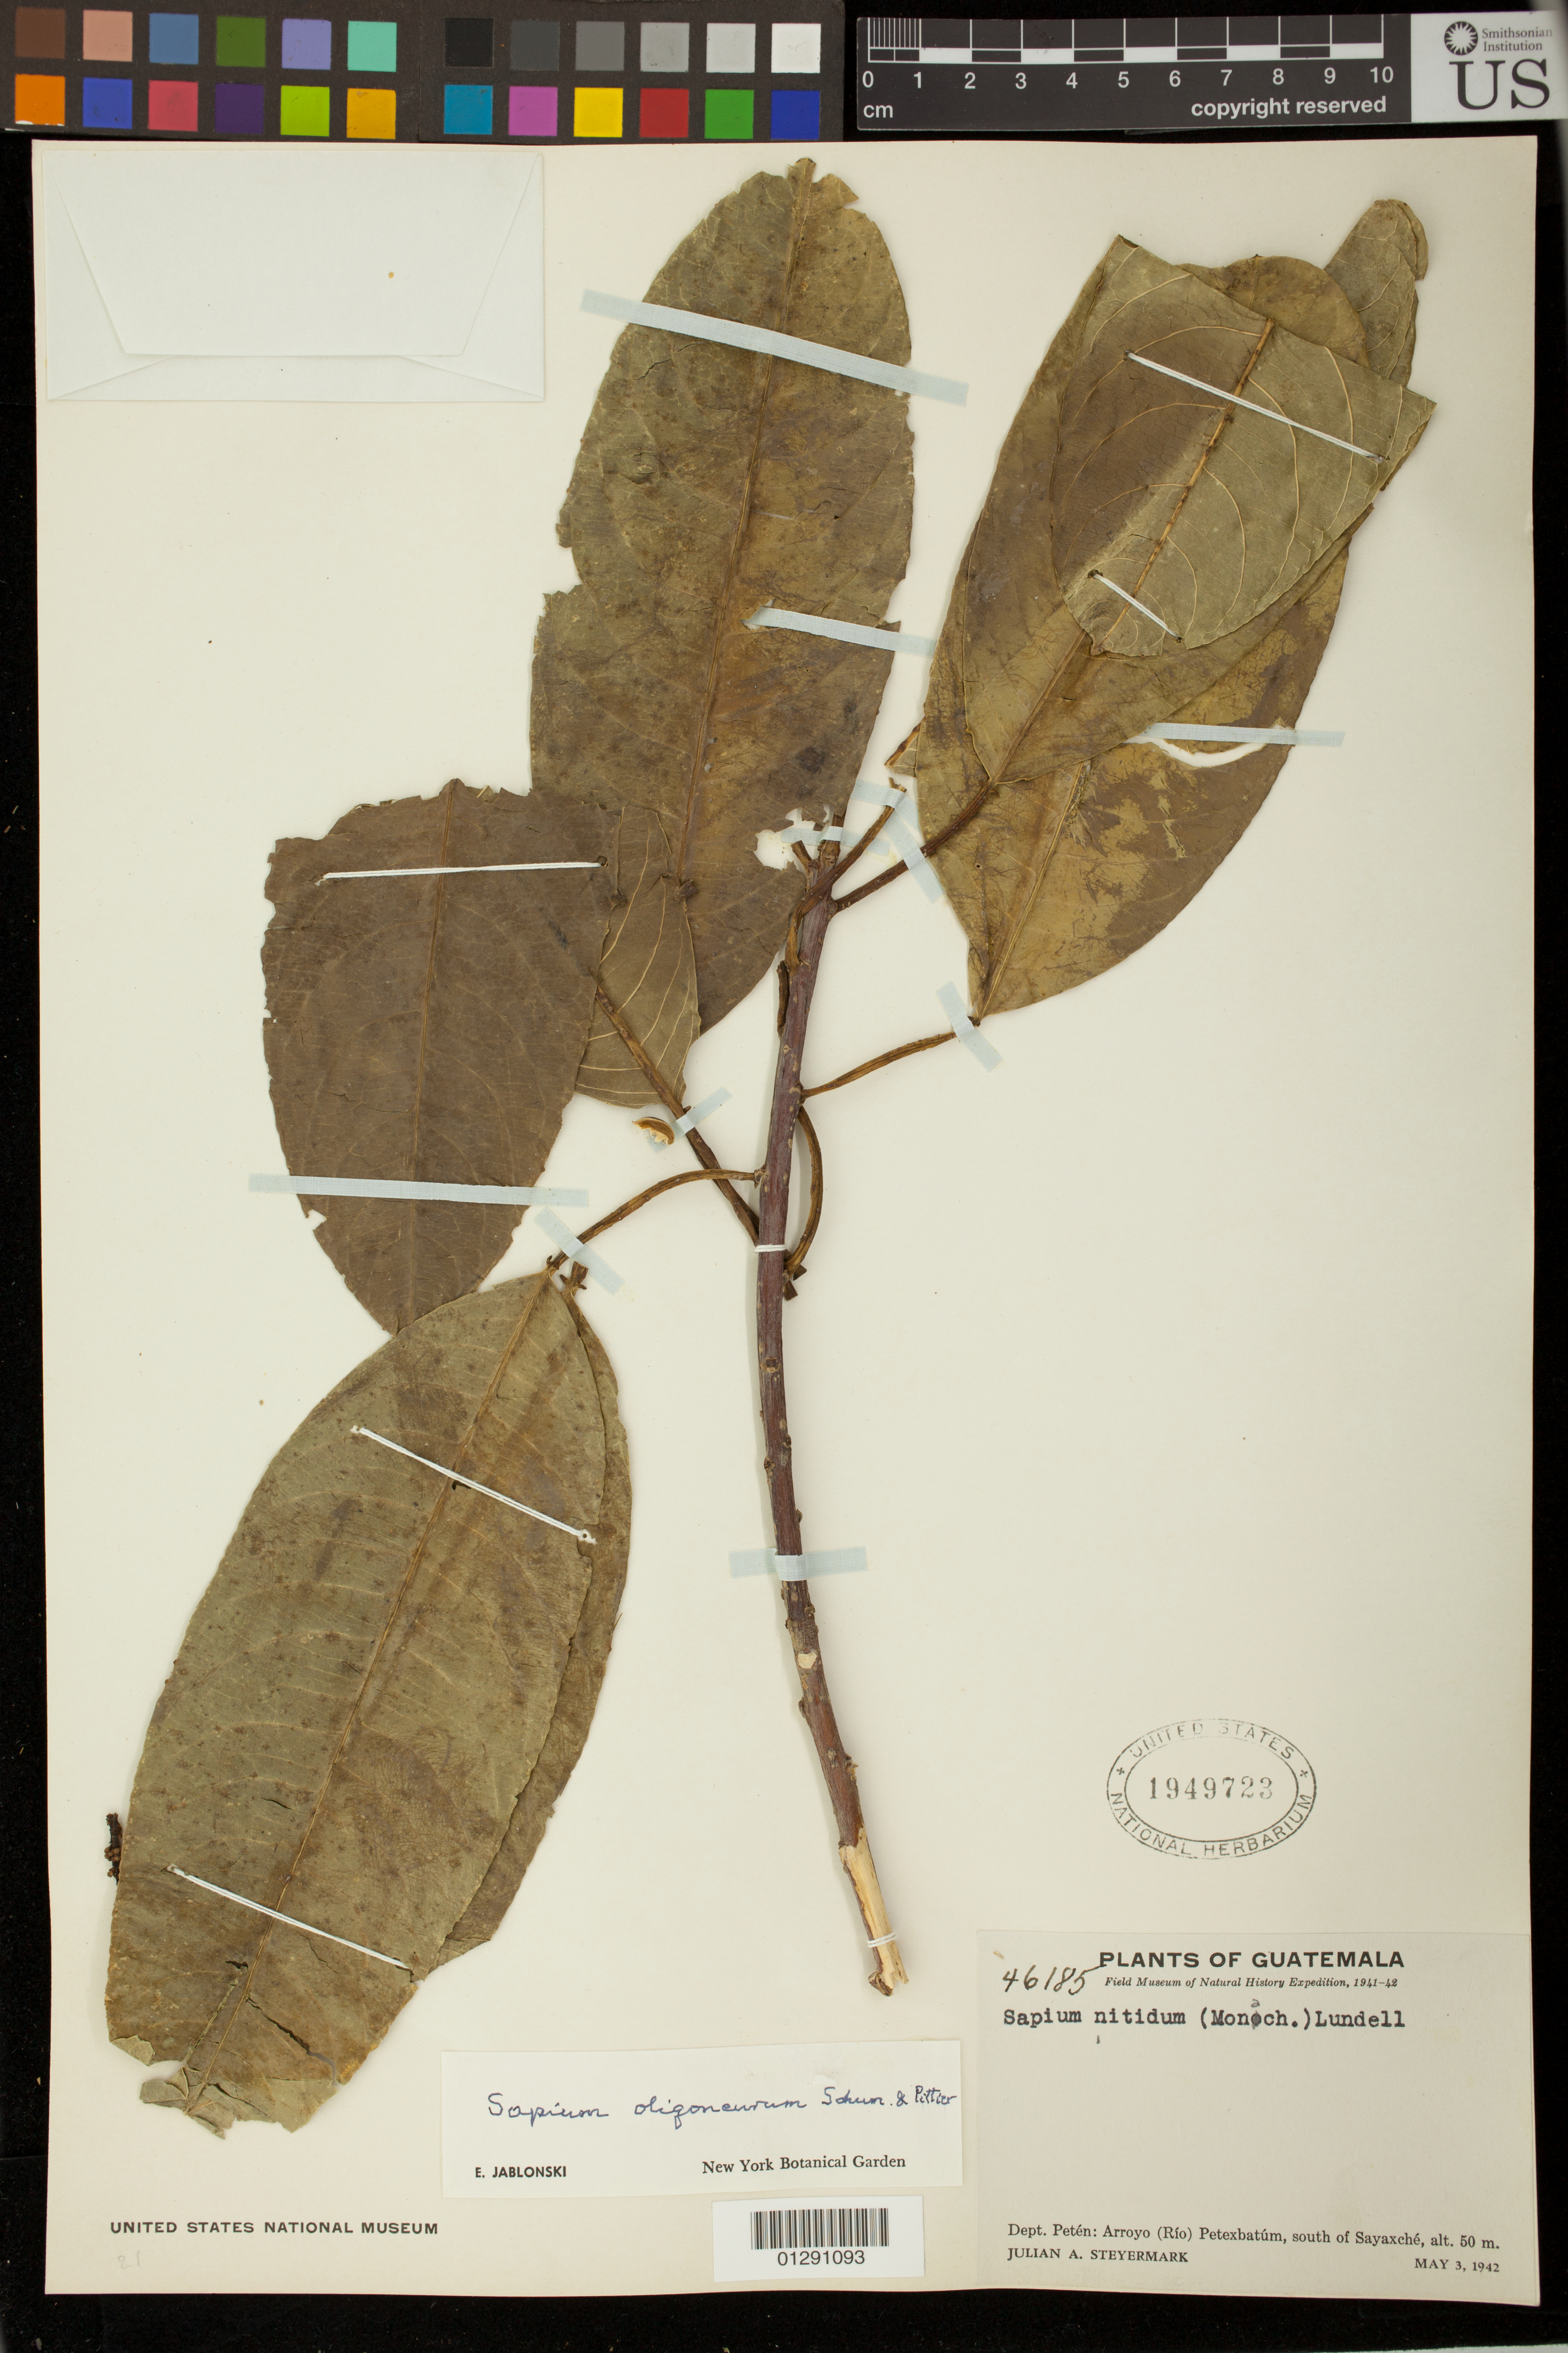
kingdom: Plantae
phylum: Tracheophyta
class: Magnoliopsida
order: Malpighiales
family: Euphorbiaceae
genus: Sapium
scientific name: Sapium pachystachys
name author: K. Schum. & Pittier in Pittier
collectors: J. Steyermark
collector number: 46185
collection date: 1942-05-03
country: Guatemala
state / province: El Petén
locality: Arroyo (Rio) Petexbatum, south of Sayaxche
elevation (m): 50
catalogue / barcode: US 1949723